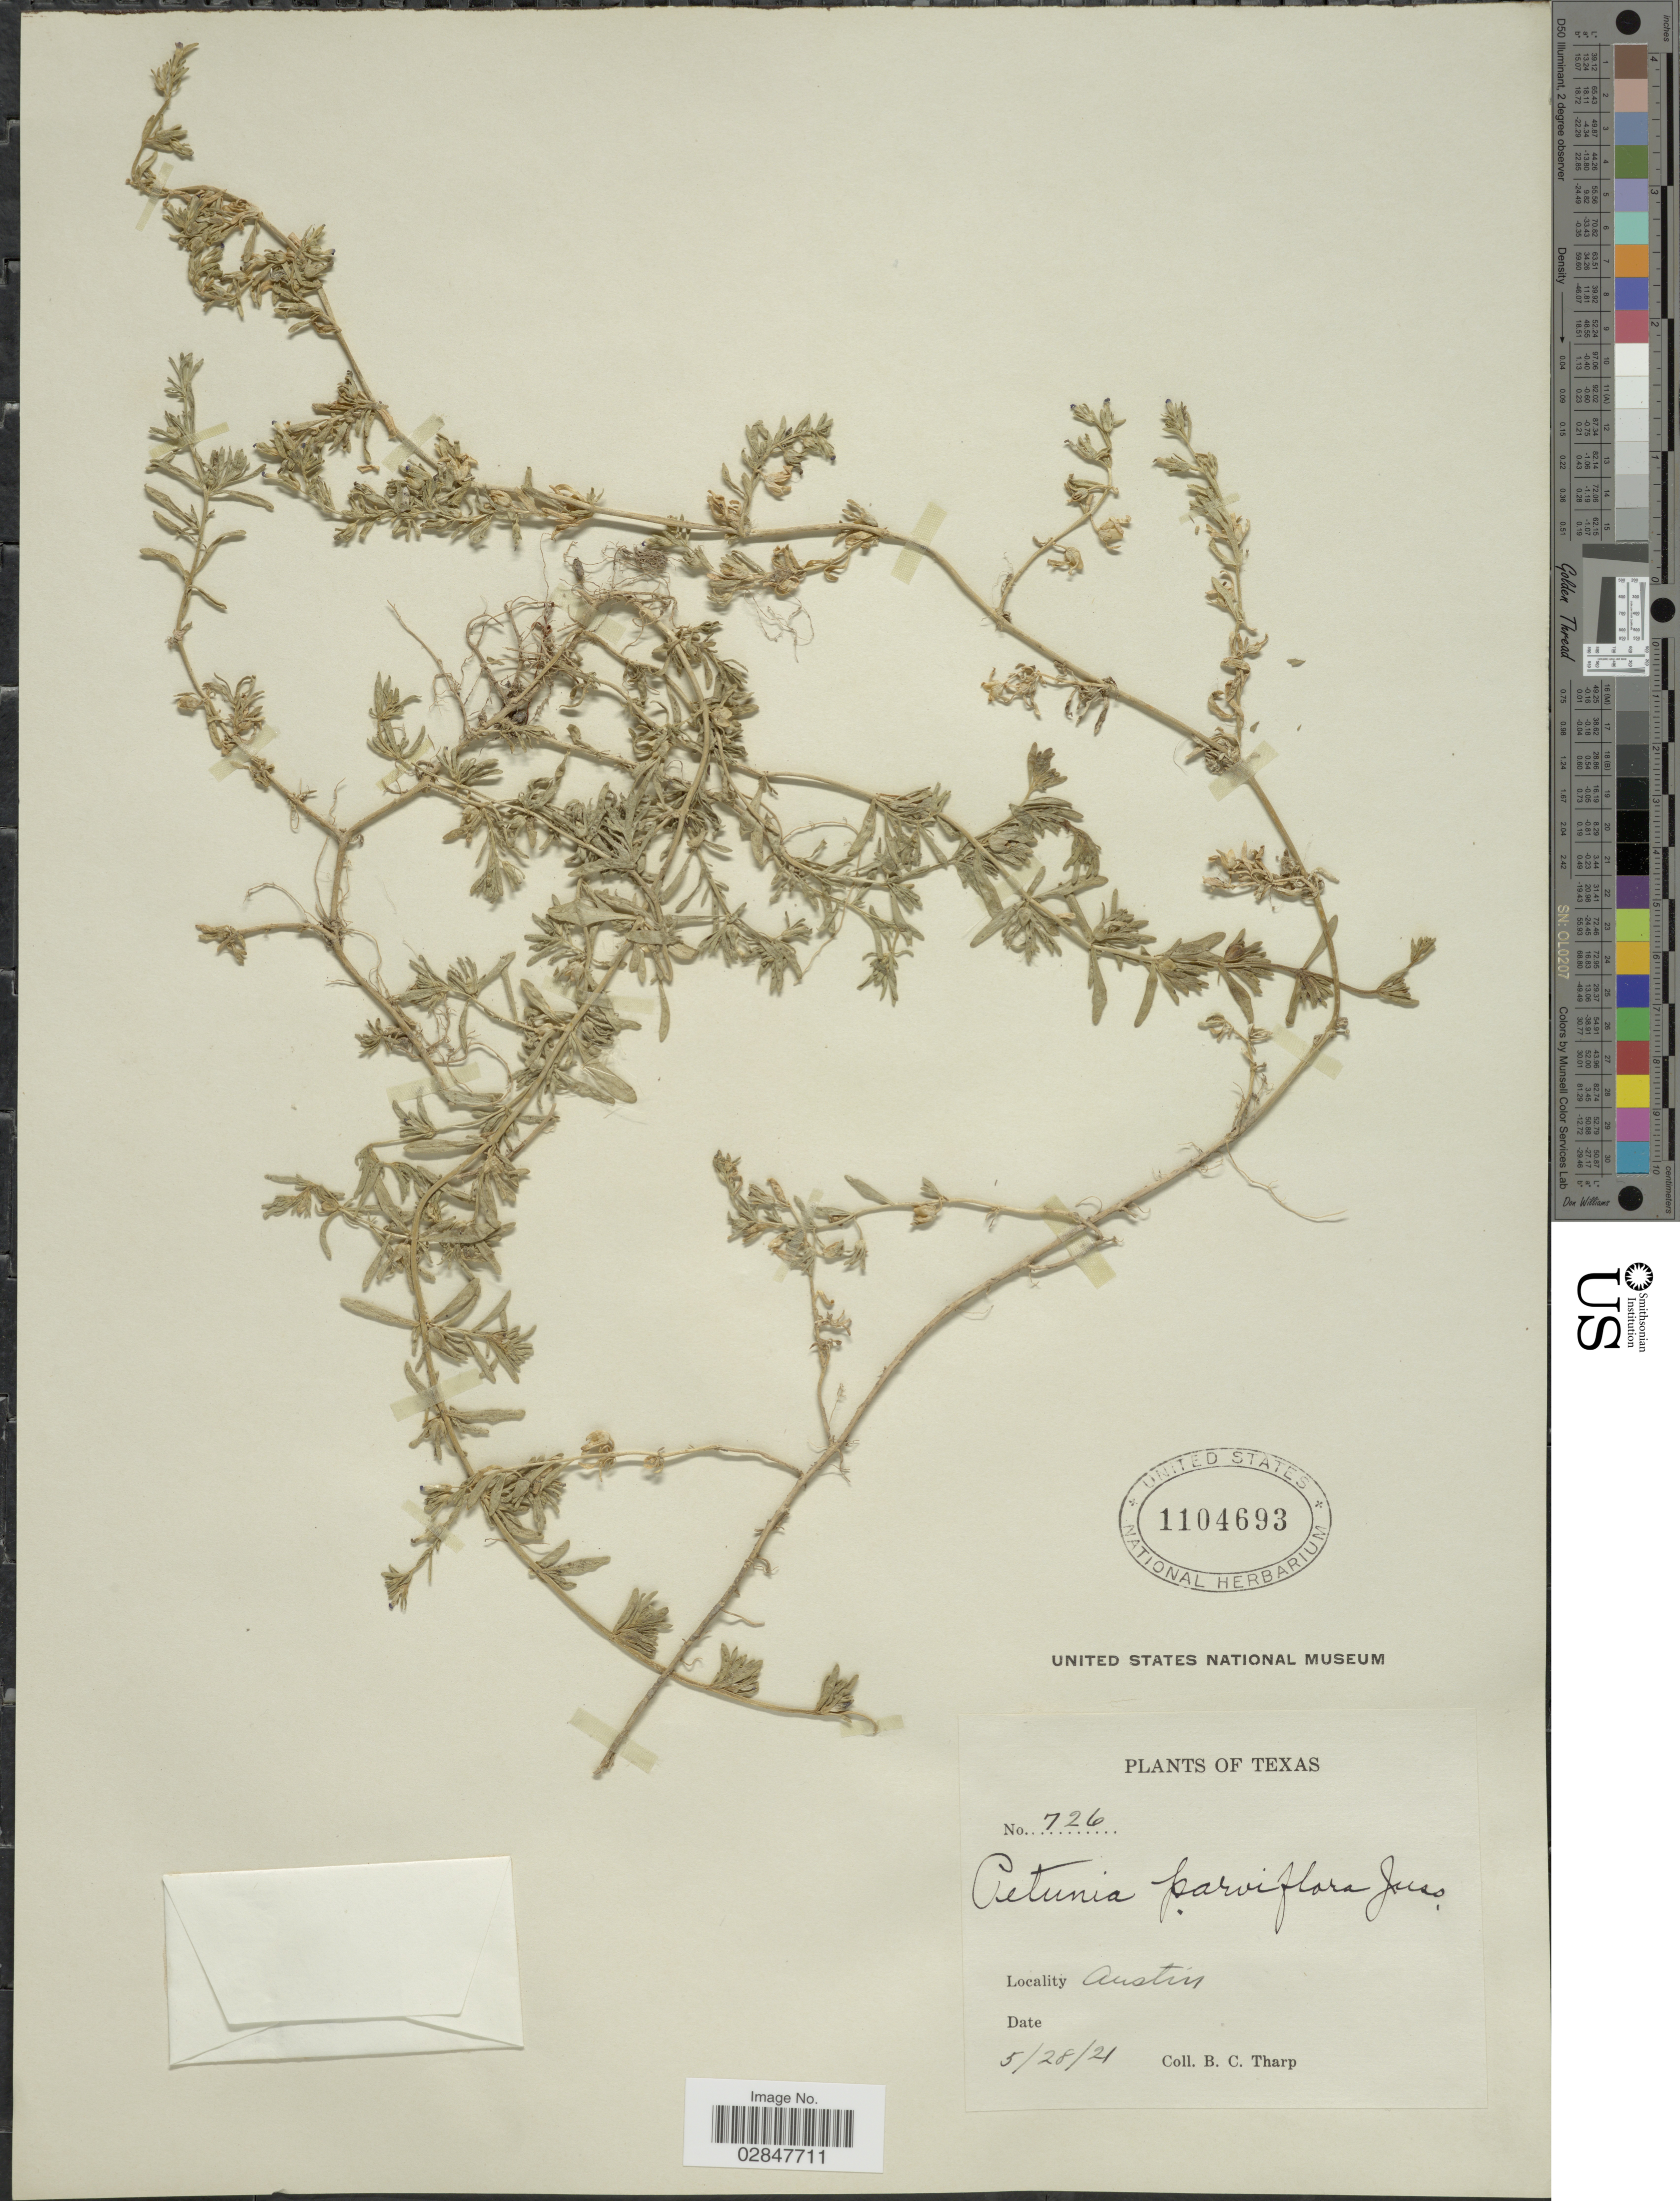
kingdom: Plantae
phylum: Tracheophyta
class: Magnoliopsida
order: Solanales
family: Solanaceae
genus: Petunia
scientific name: Petunia parviflora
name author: Juss.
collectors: B. C. Tharp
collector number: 726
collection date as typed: Transcribed d/m/y: 28/5/21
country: United States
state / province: Texas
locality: Austin.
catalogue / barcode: US 1104693